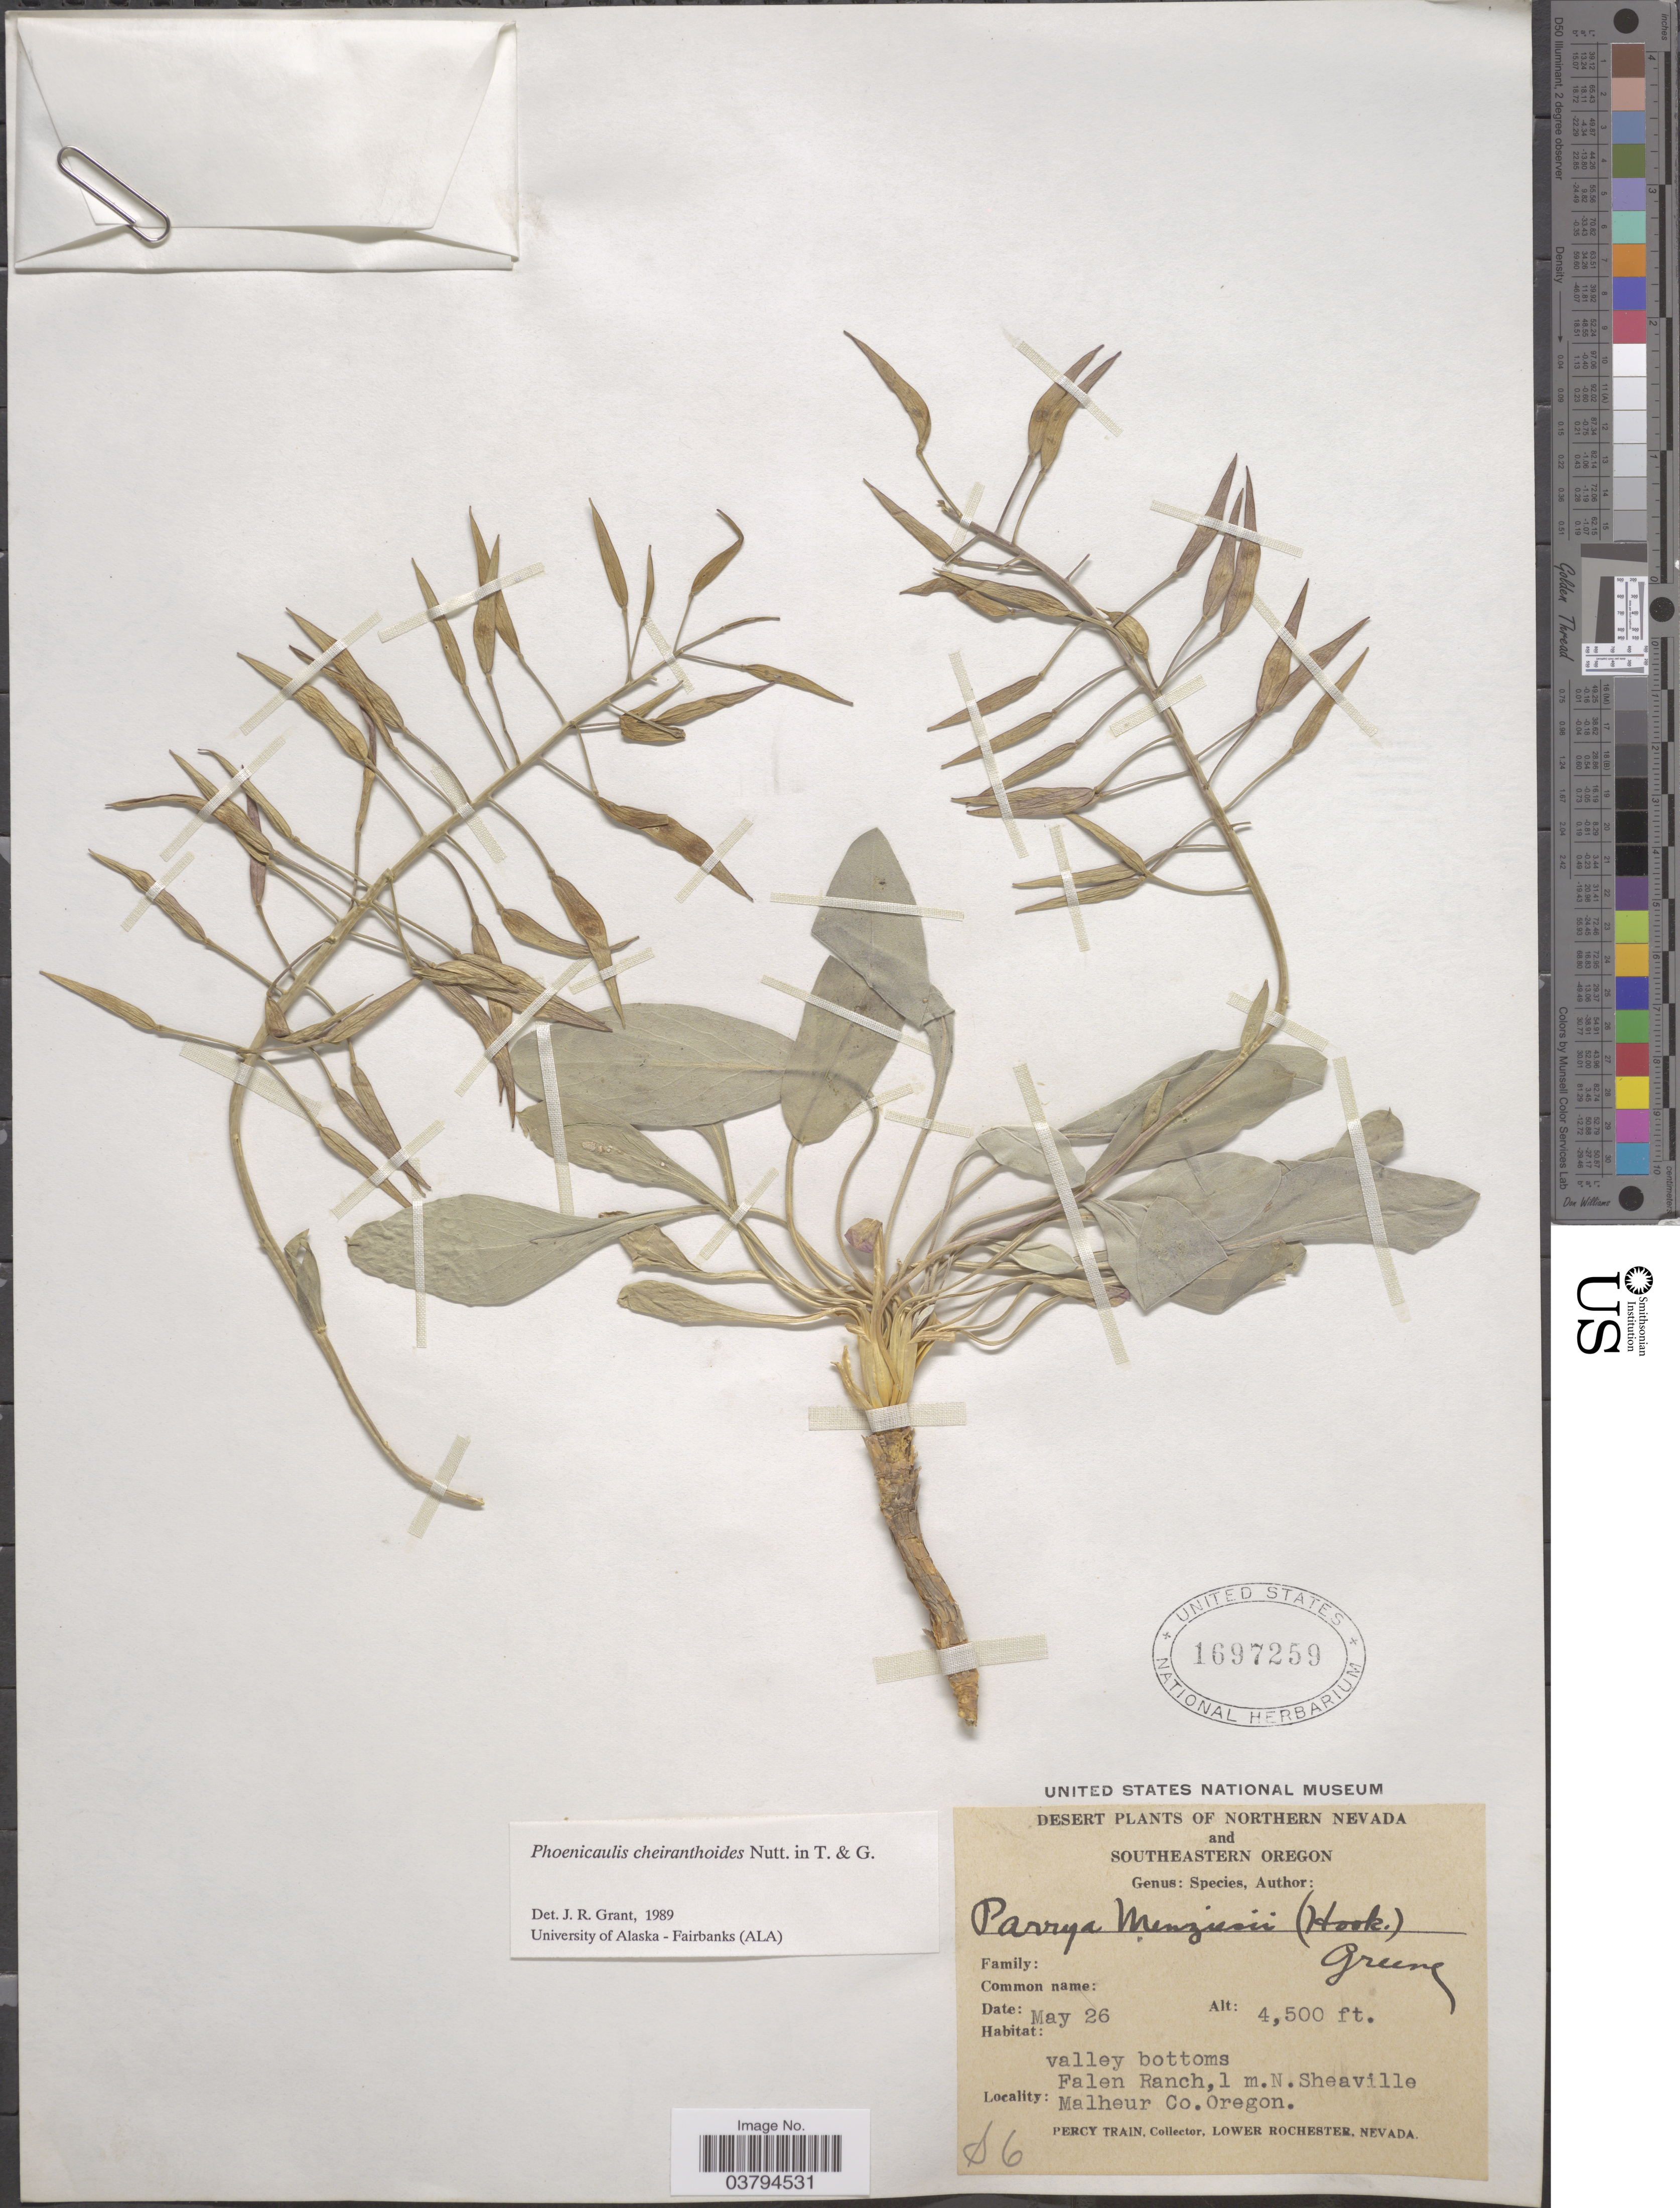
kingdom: Plantae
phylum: Tracheophyta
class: Magnoliopsida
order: Brassicales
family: Brassicaceae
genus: Phoenicaulis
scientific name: Phoenicaulis cheiranthoides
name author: Nutt.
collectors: P. Train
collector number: S6*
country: United States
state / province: Oregon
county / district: Malheur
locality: Southeastern Oregon. Falen Ranch, 1 m. N. Sheaville. Malheur Co.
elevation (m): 1372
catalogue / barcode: US 1697259